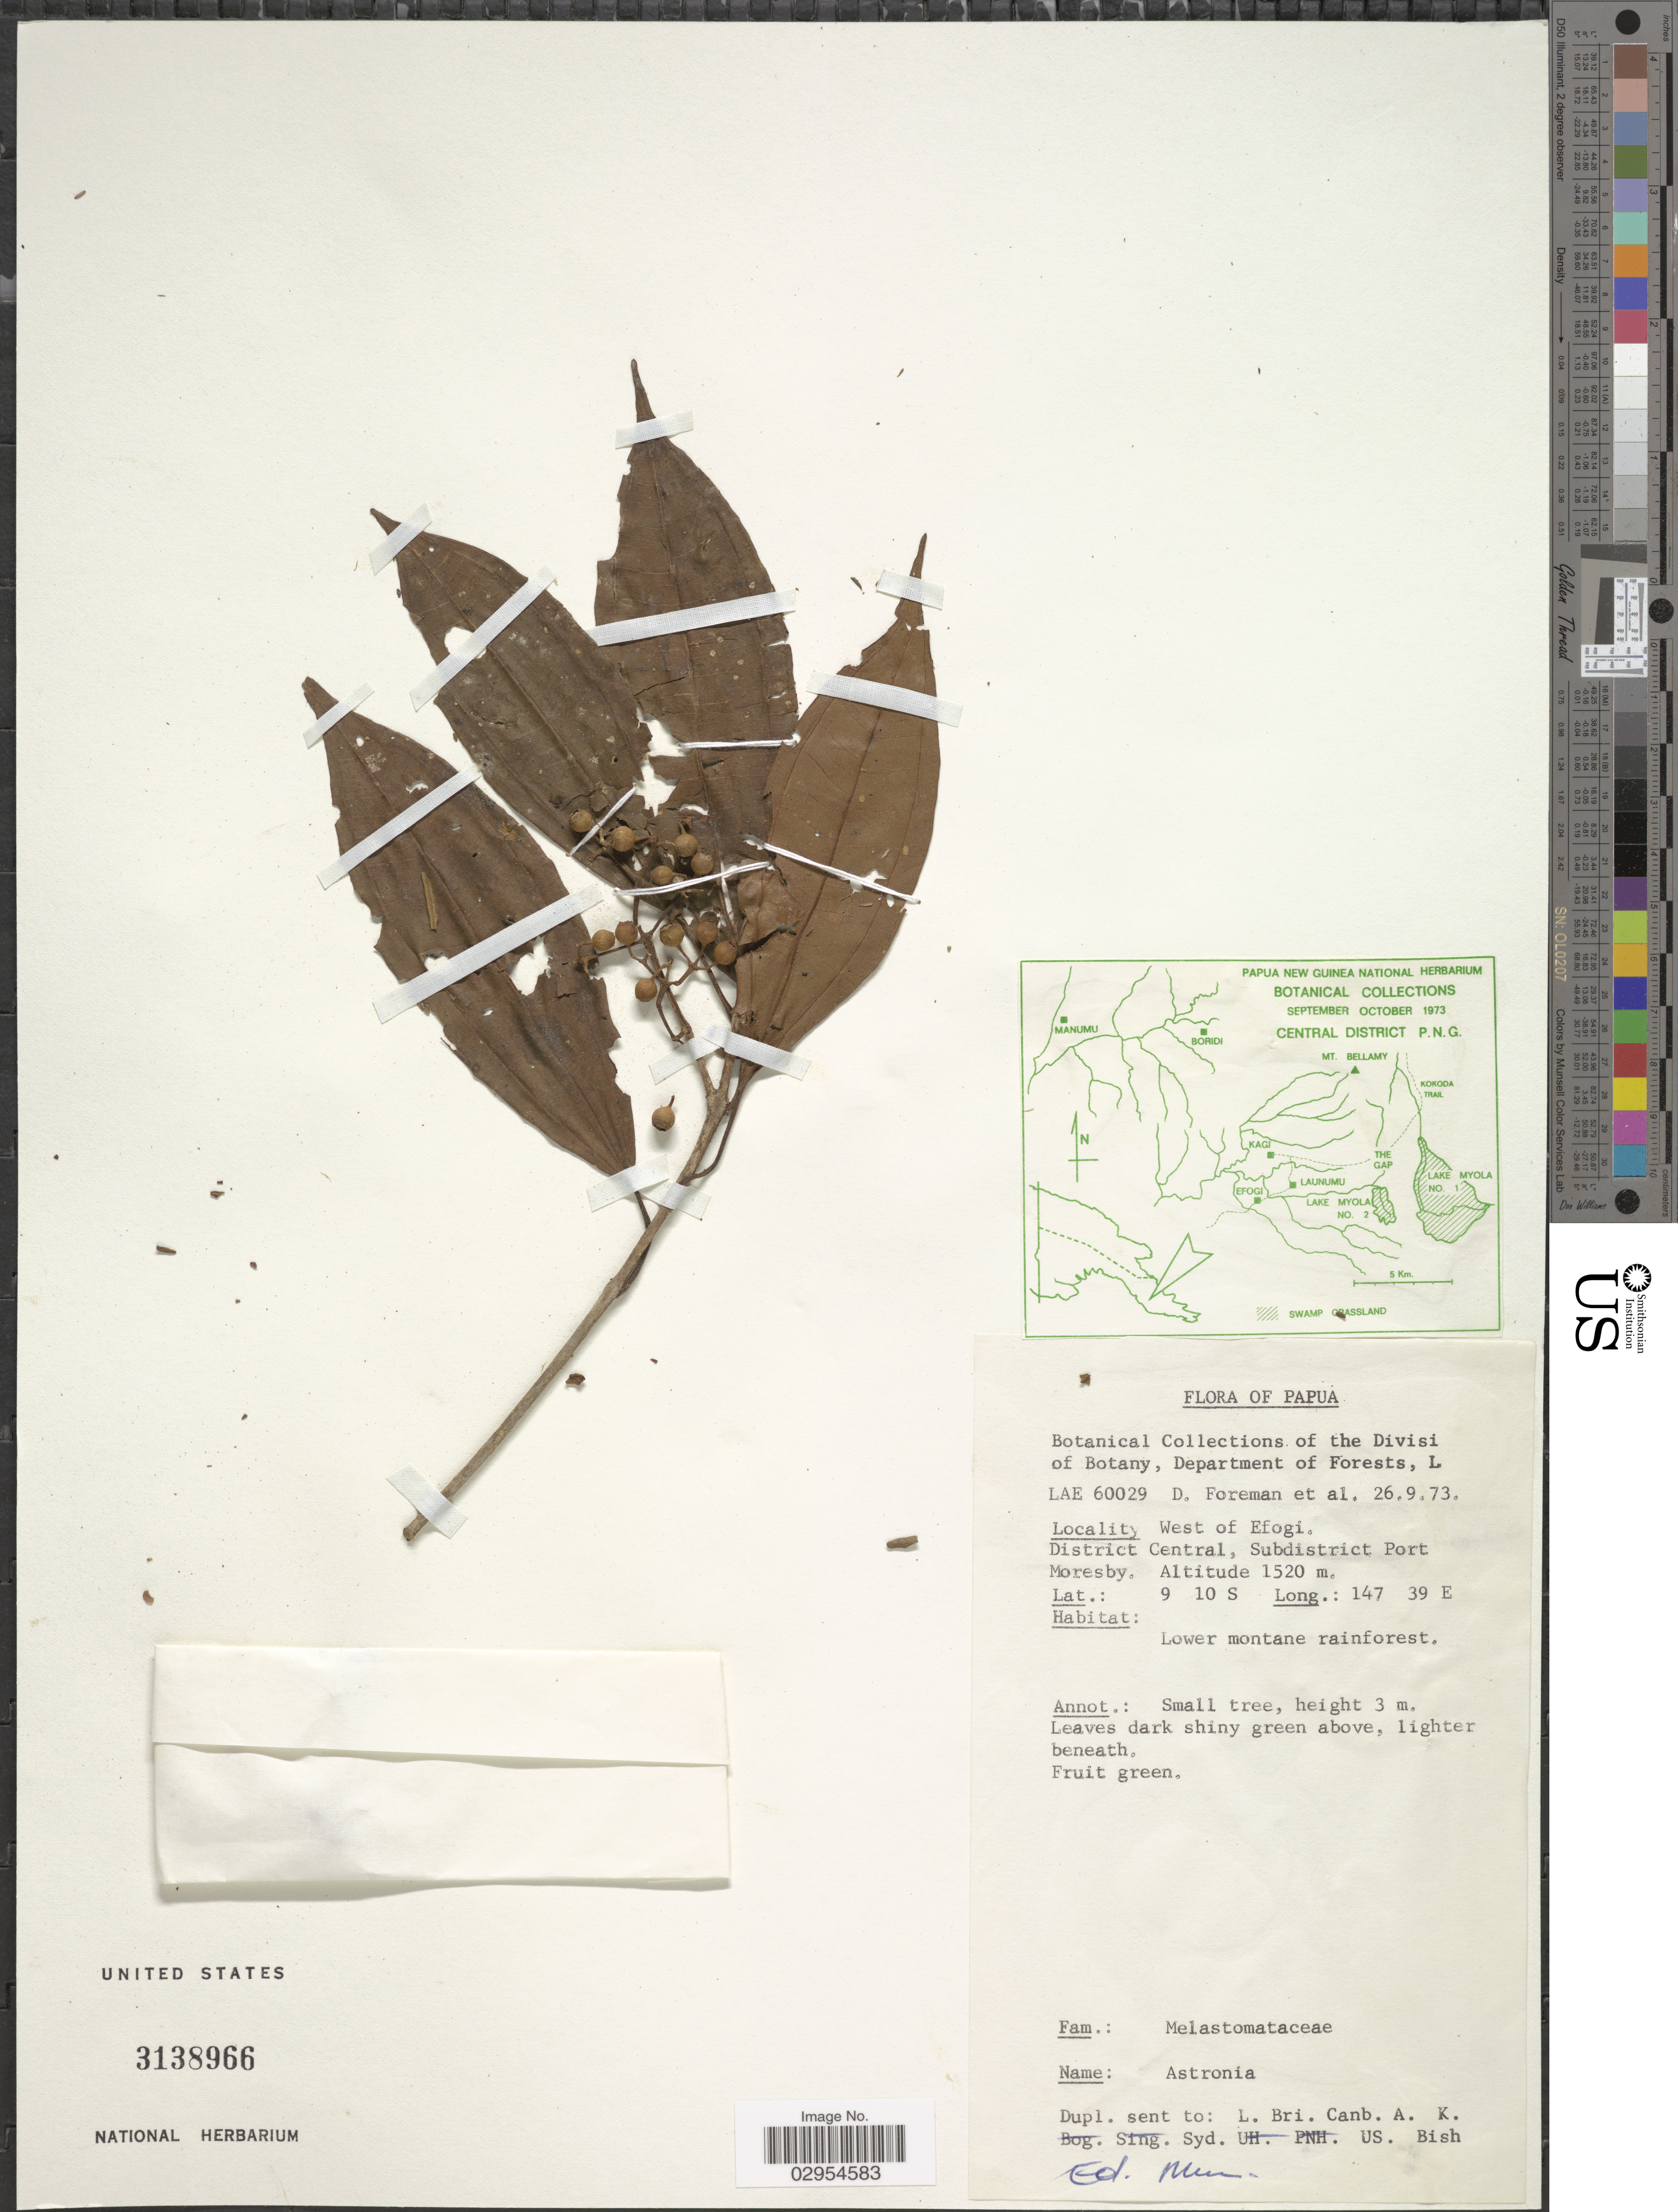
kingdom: Plantae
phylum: Tracheophyta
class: Magnoliopsida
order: Myrtales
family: Melastomataceae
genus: Astronia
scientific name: Astronia sp.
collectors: D. Foreman & et al.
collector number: LAE 60029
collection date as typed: Transcribed d/m/y: 26/9/73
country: Papua New Guinea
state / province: Central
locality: Papua. West of Efogi. District Central, Subdistrict Port Moresby.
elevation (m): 1520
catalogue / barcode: US 3138966